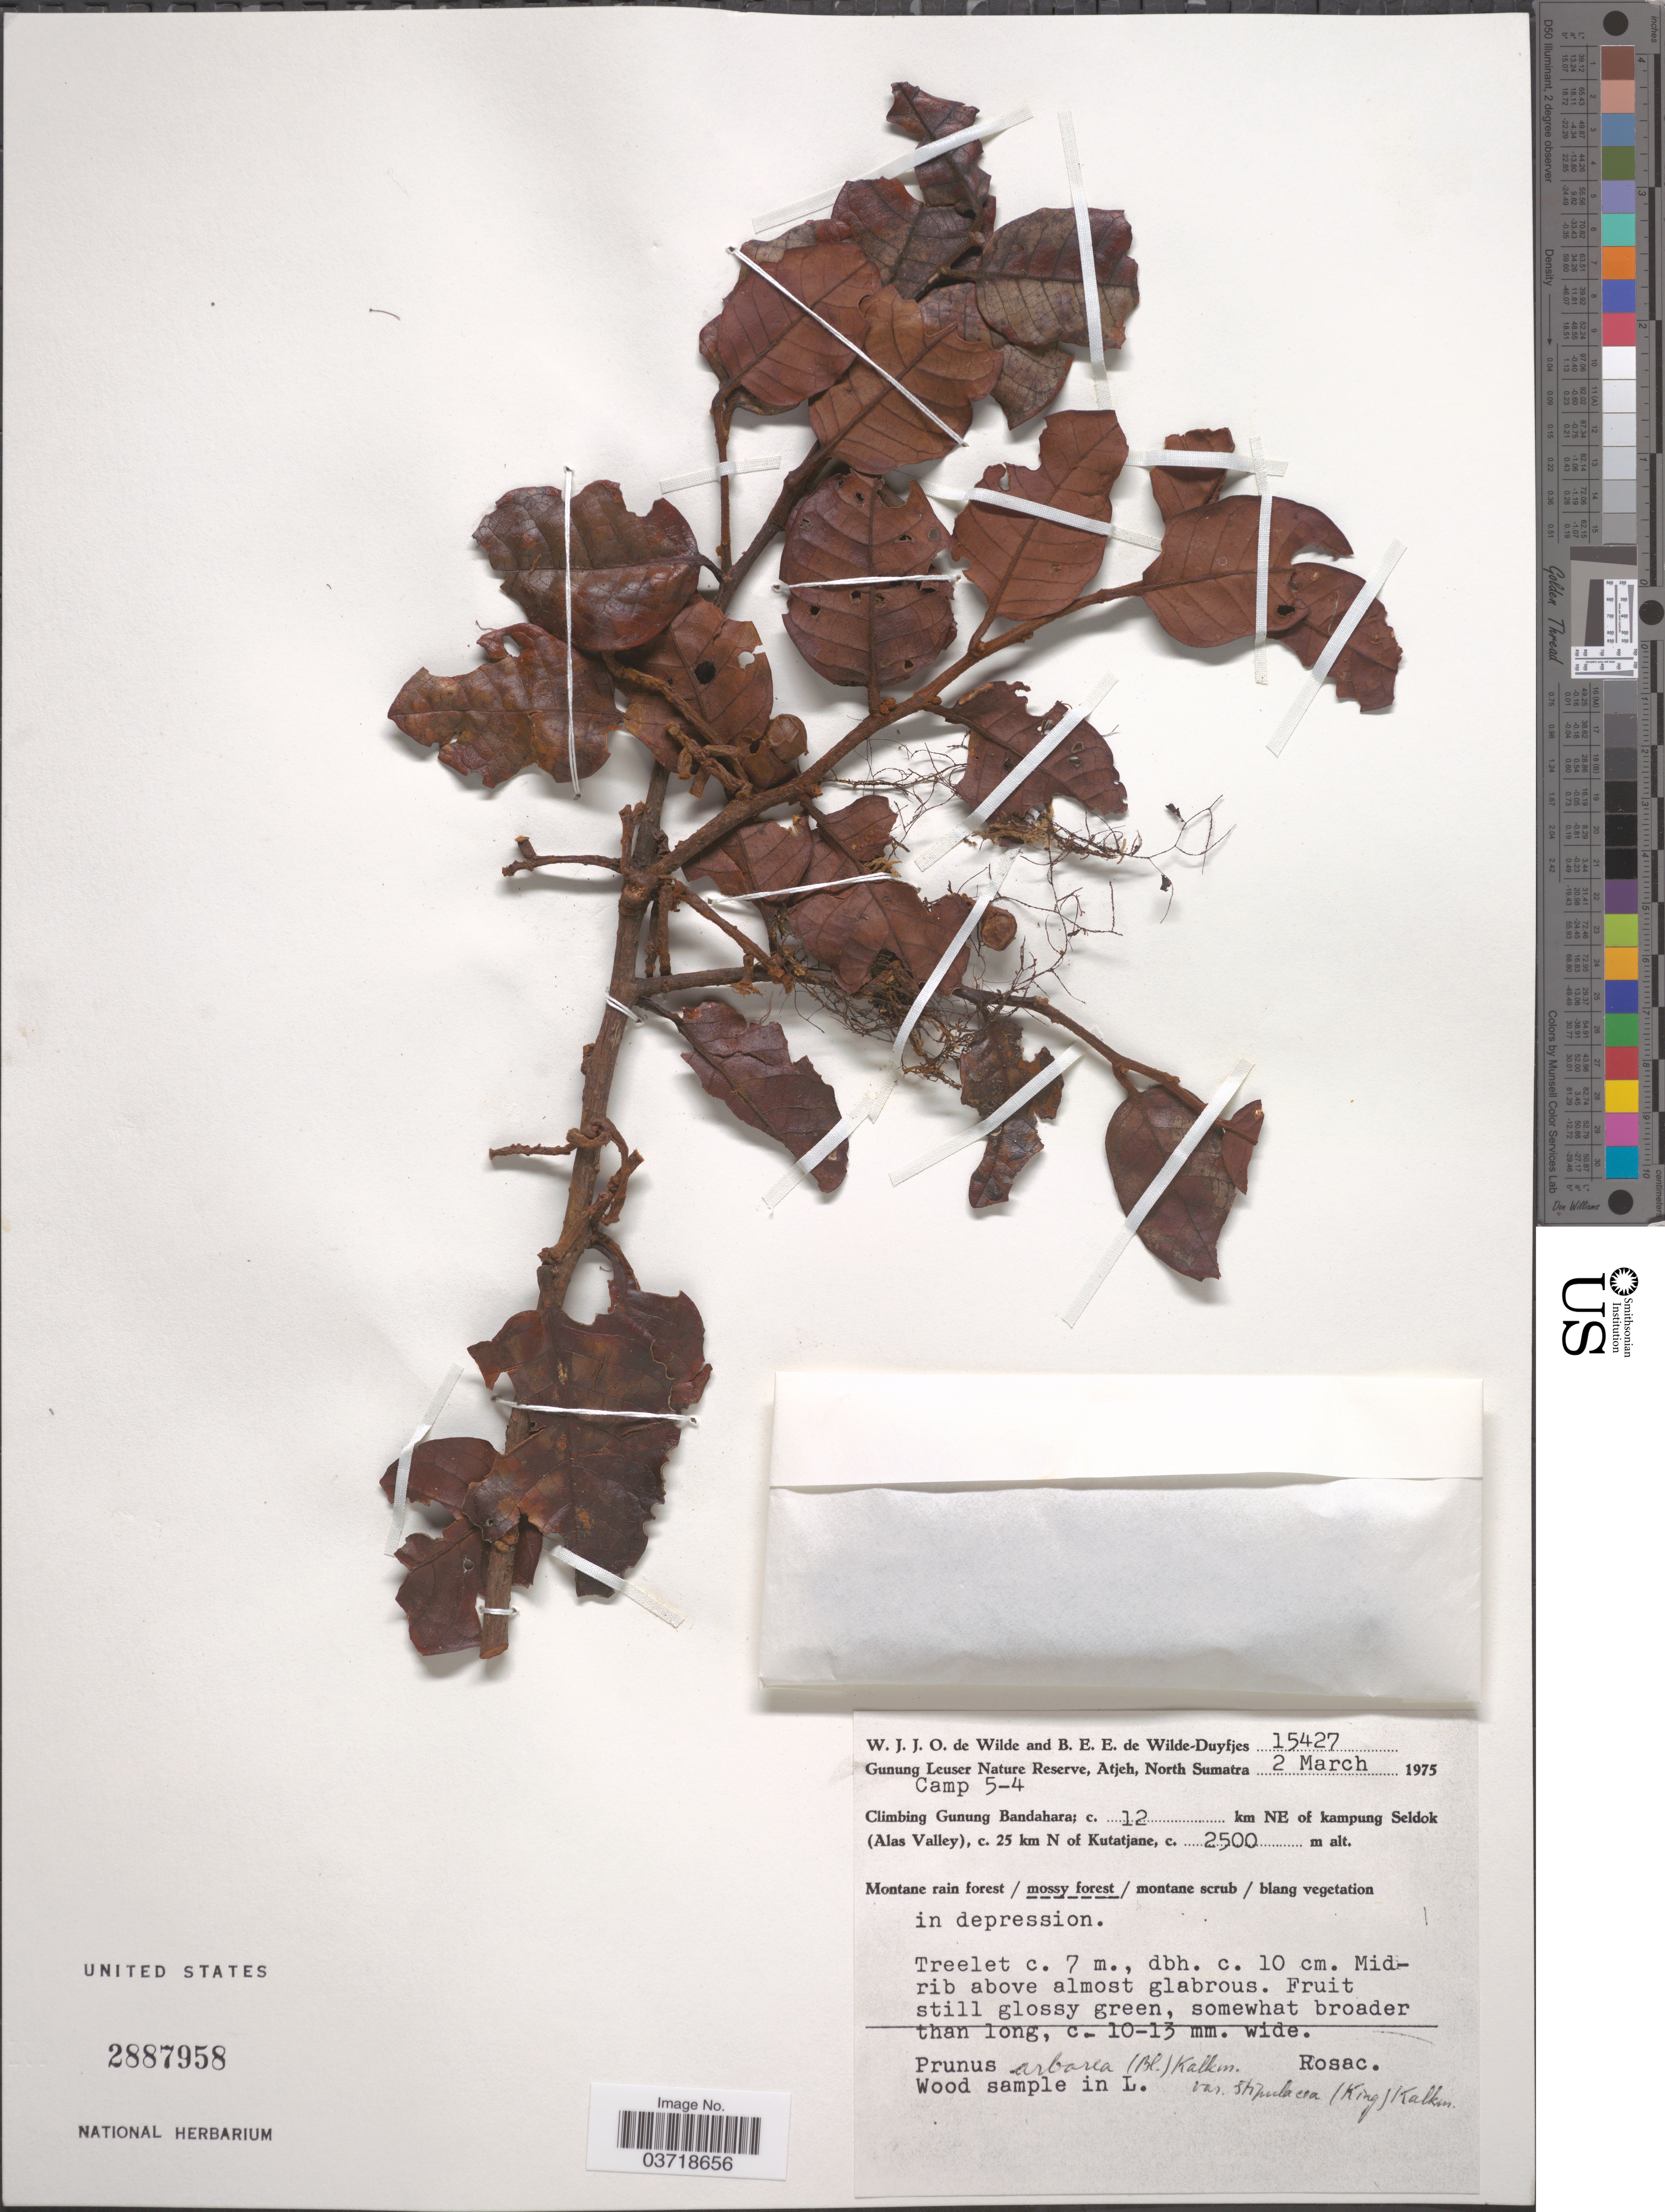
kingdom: Plantae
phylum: Tracheophyta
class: Magnoliopsida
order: Rosales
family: Rosaceae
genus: Prunus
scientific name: Prunus arborea var. stipulacea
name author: (Blume) Kalkman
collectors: W. J. de Wilde & B. E. de Wilde-Duyfjes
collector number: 15427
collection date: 1975-03-02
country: Indonesia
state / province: Sumatra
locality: Gunung Leuser Nature Reserve, Atjeh, North Sumatra. Camp 5-4. Climbing Gunung Bandahara, c. 12 km NE of kampung Seldok (Alas Valley), c. 25 km N of Kutatjane.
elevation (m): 2500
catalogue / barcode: US 2887958